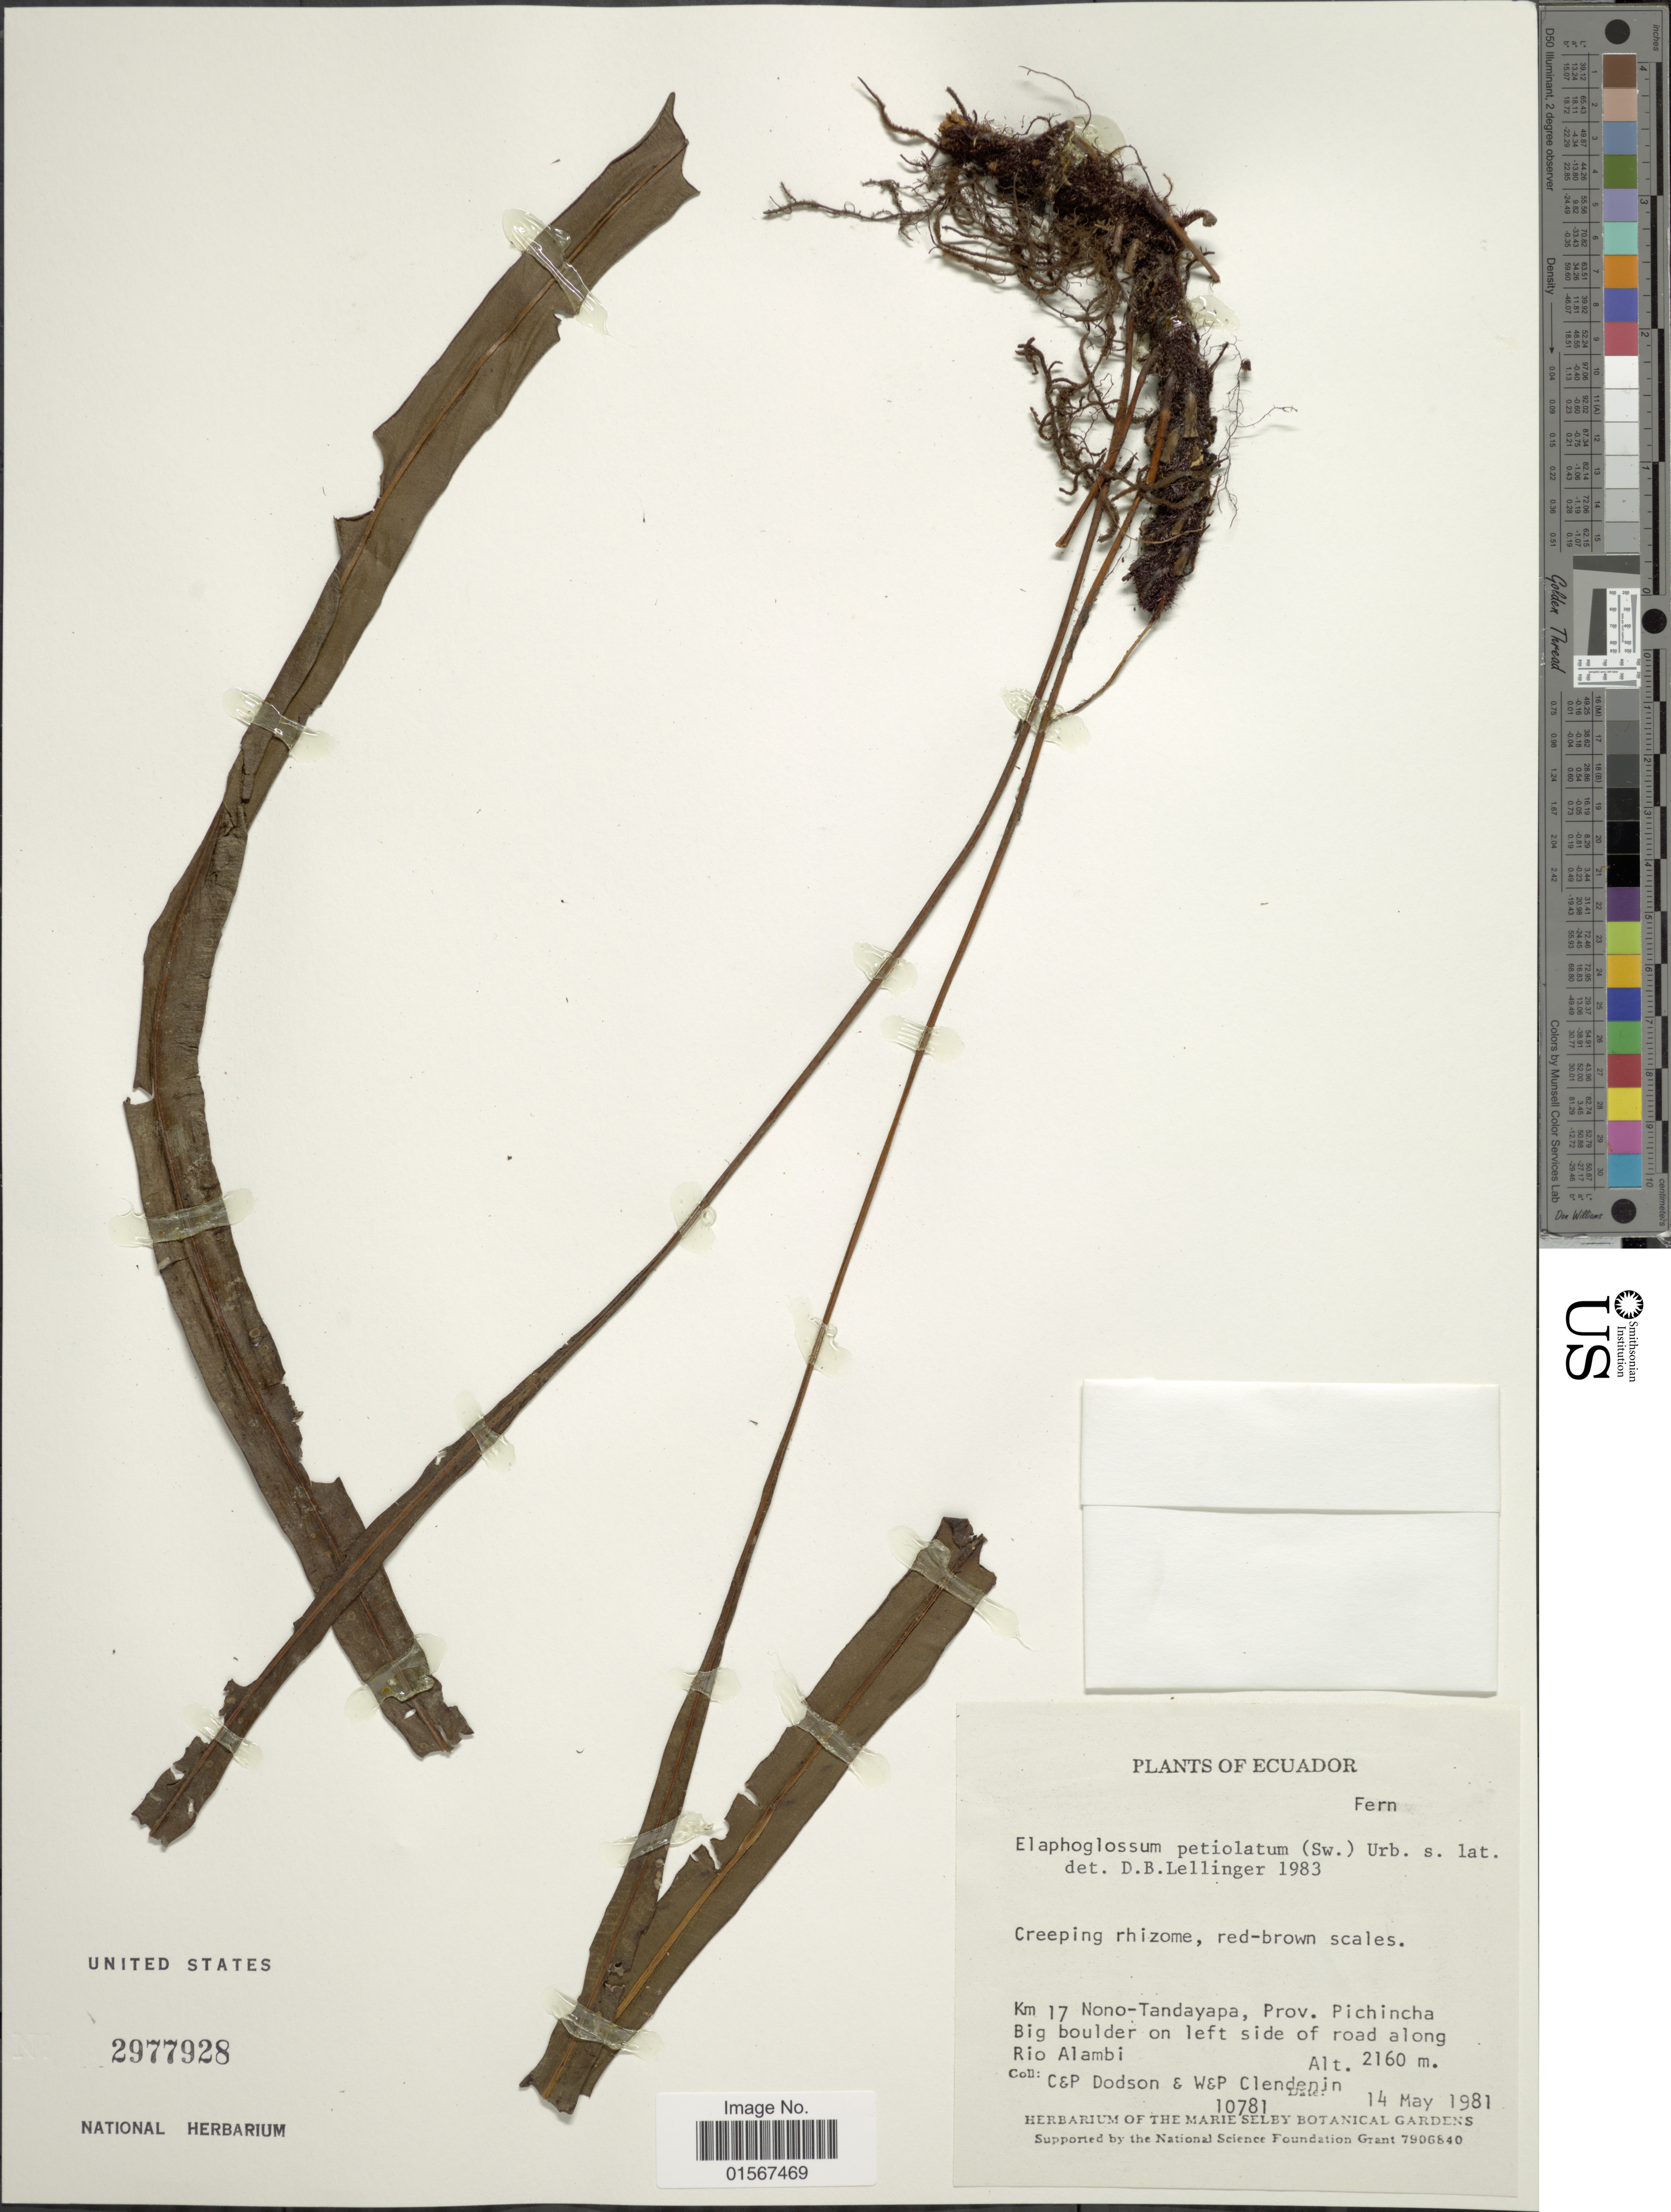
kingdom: Plantae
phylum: Tracheophyta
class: Polypodiopsida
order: Polypodiales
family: Dryopteridaceae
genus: Elaphoglossum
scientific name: Elaphoglossum petiolatum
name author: (Sw.) Urb.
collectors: C. Dodson, P. M. Dodson, W. Clendenin & P. Clendenin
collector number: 10781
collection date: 1981-05-14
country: Ecuador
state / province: Pichincha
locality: Ecuador, Km 17 Nono-Tandayapa, Prov. Pichincha, Big boulder on left side of road along Rio Alambi.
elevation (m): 2160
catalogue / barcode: US 2977928